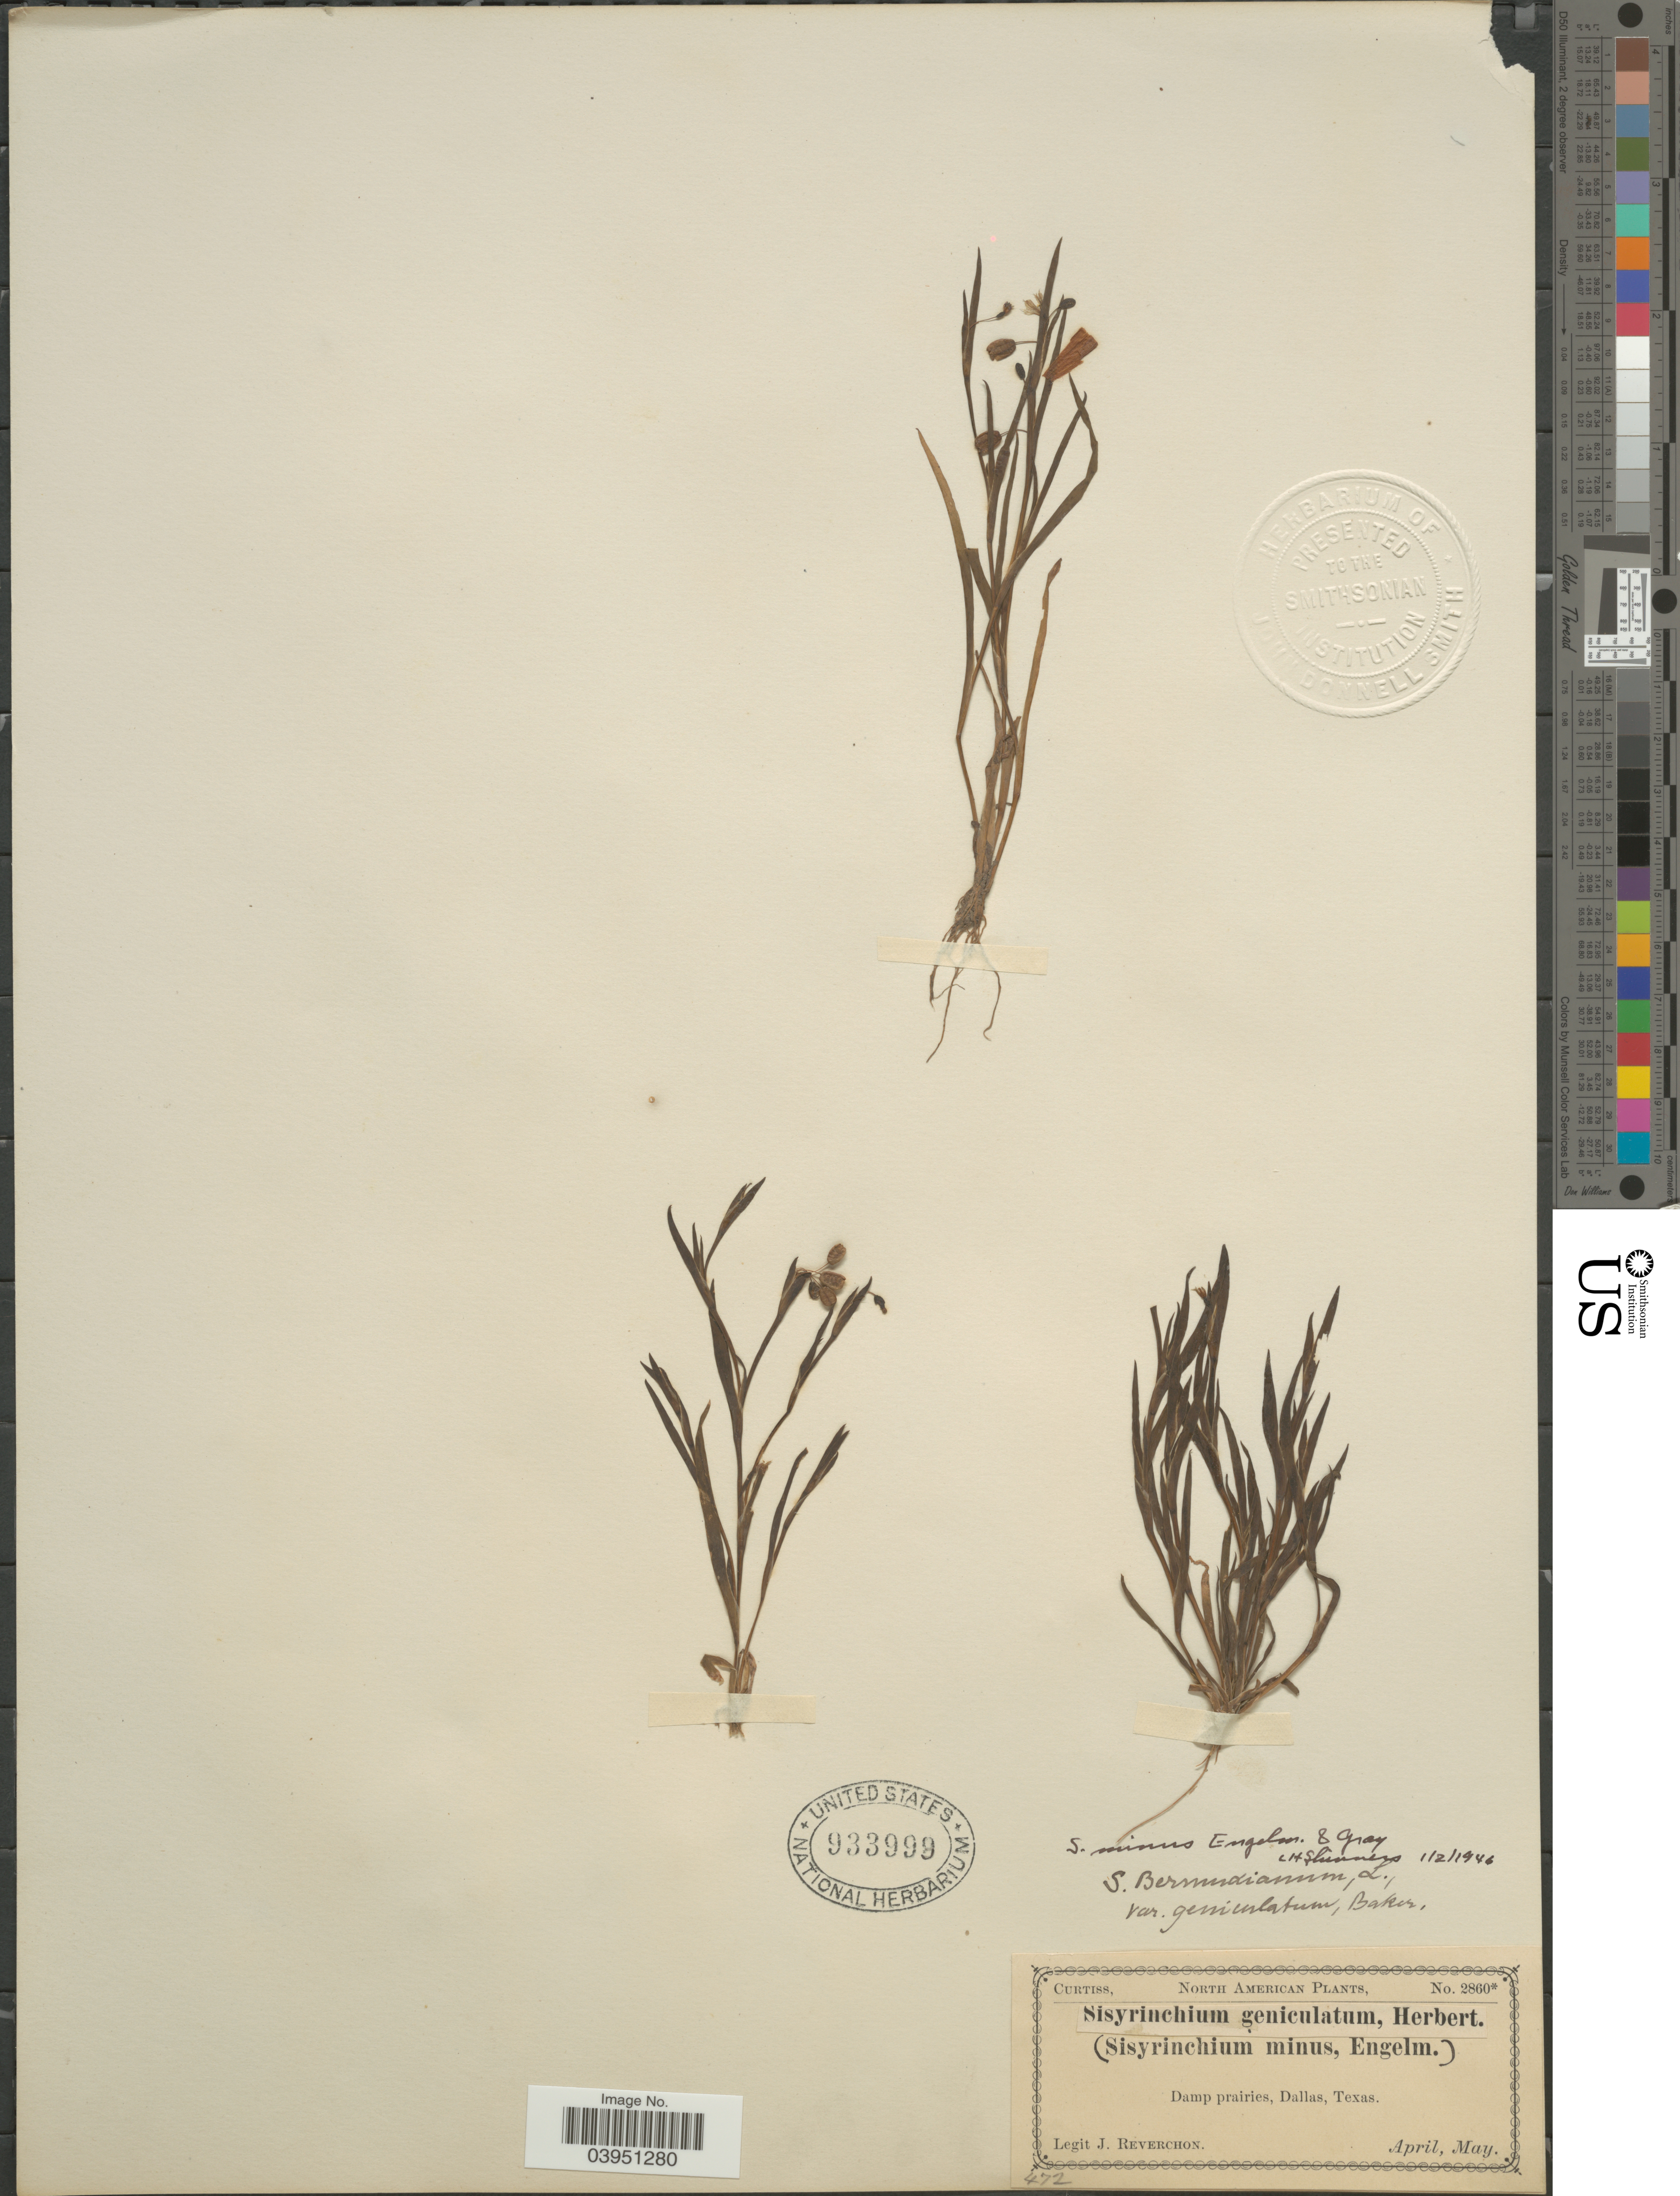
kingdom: Plantae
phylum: Tracheophyta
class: Liliopsida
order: Asparagales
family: Iridaceae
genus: Sisyrinchium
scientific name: Sisyrinchium minus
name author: Engelm. & A. Gray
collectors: J. Reverchon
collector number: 2860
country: United States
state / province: Texas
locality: Dallas.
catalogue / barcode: US 933999